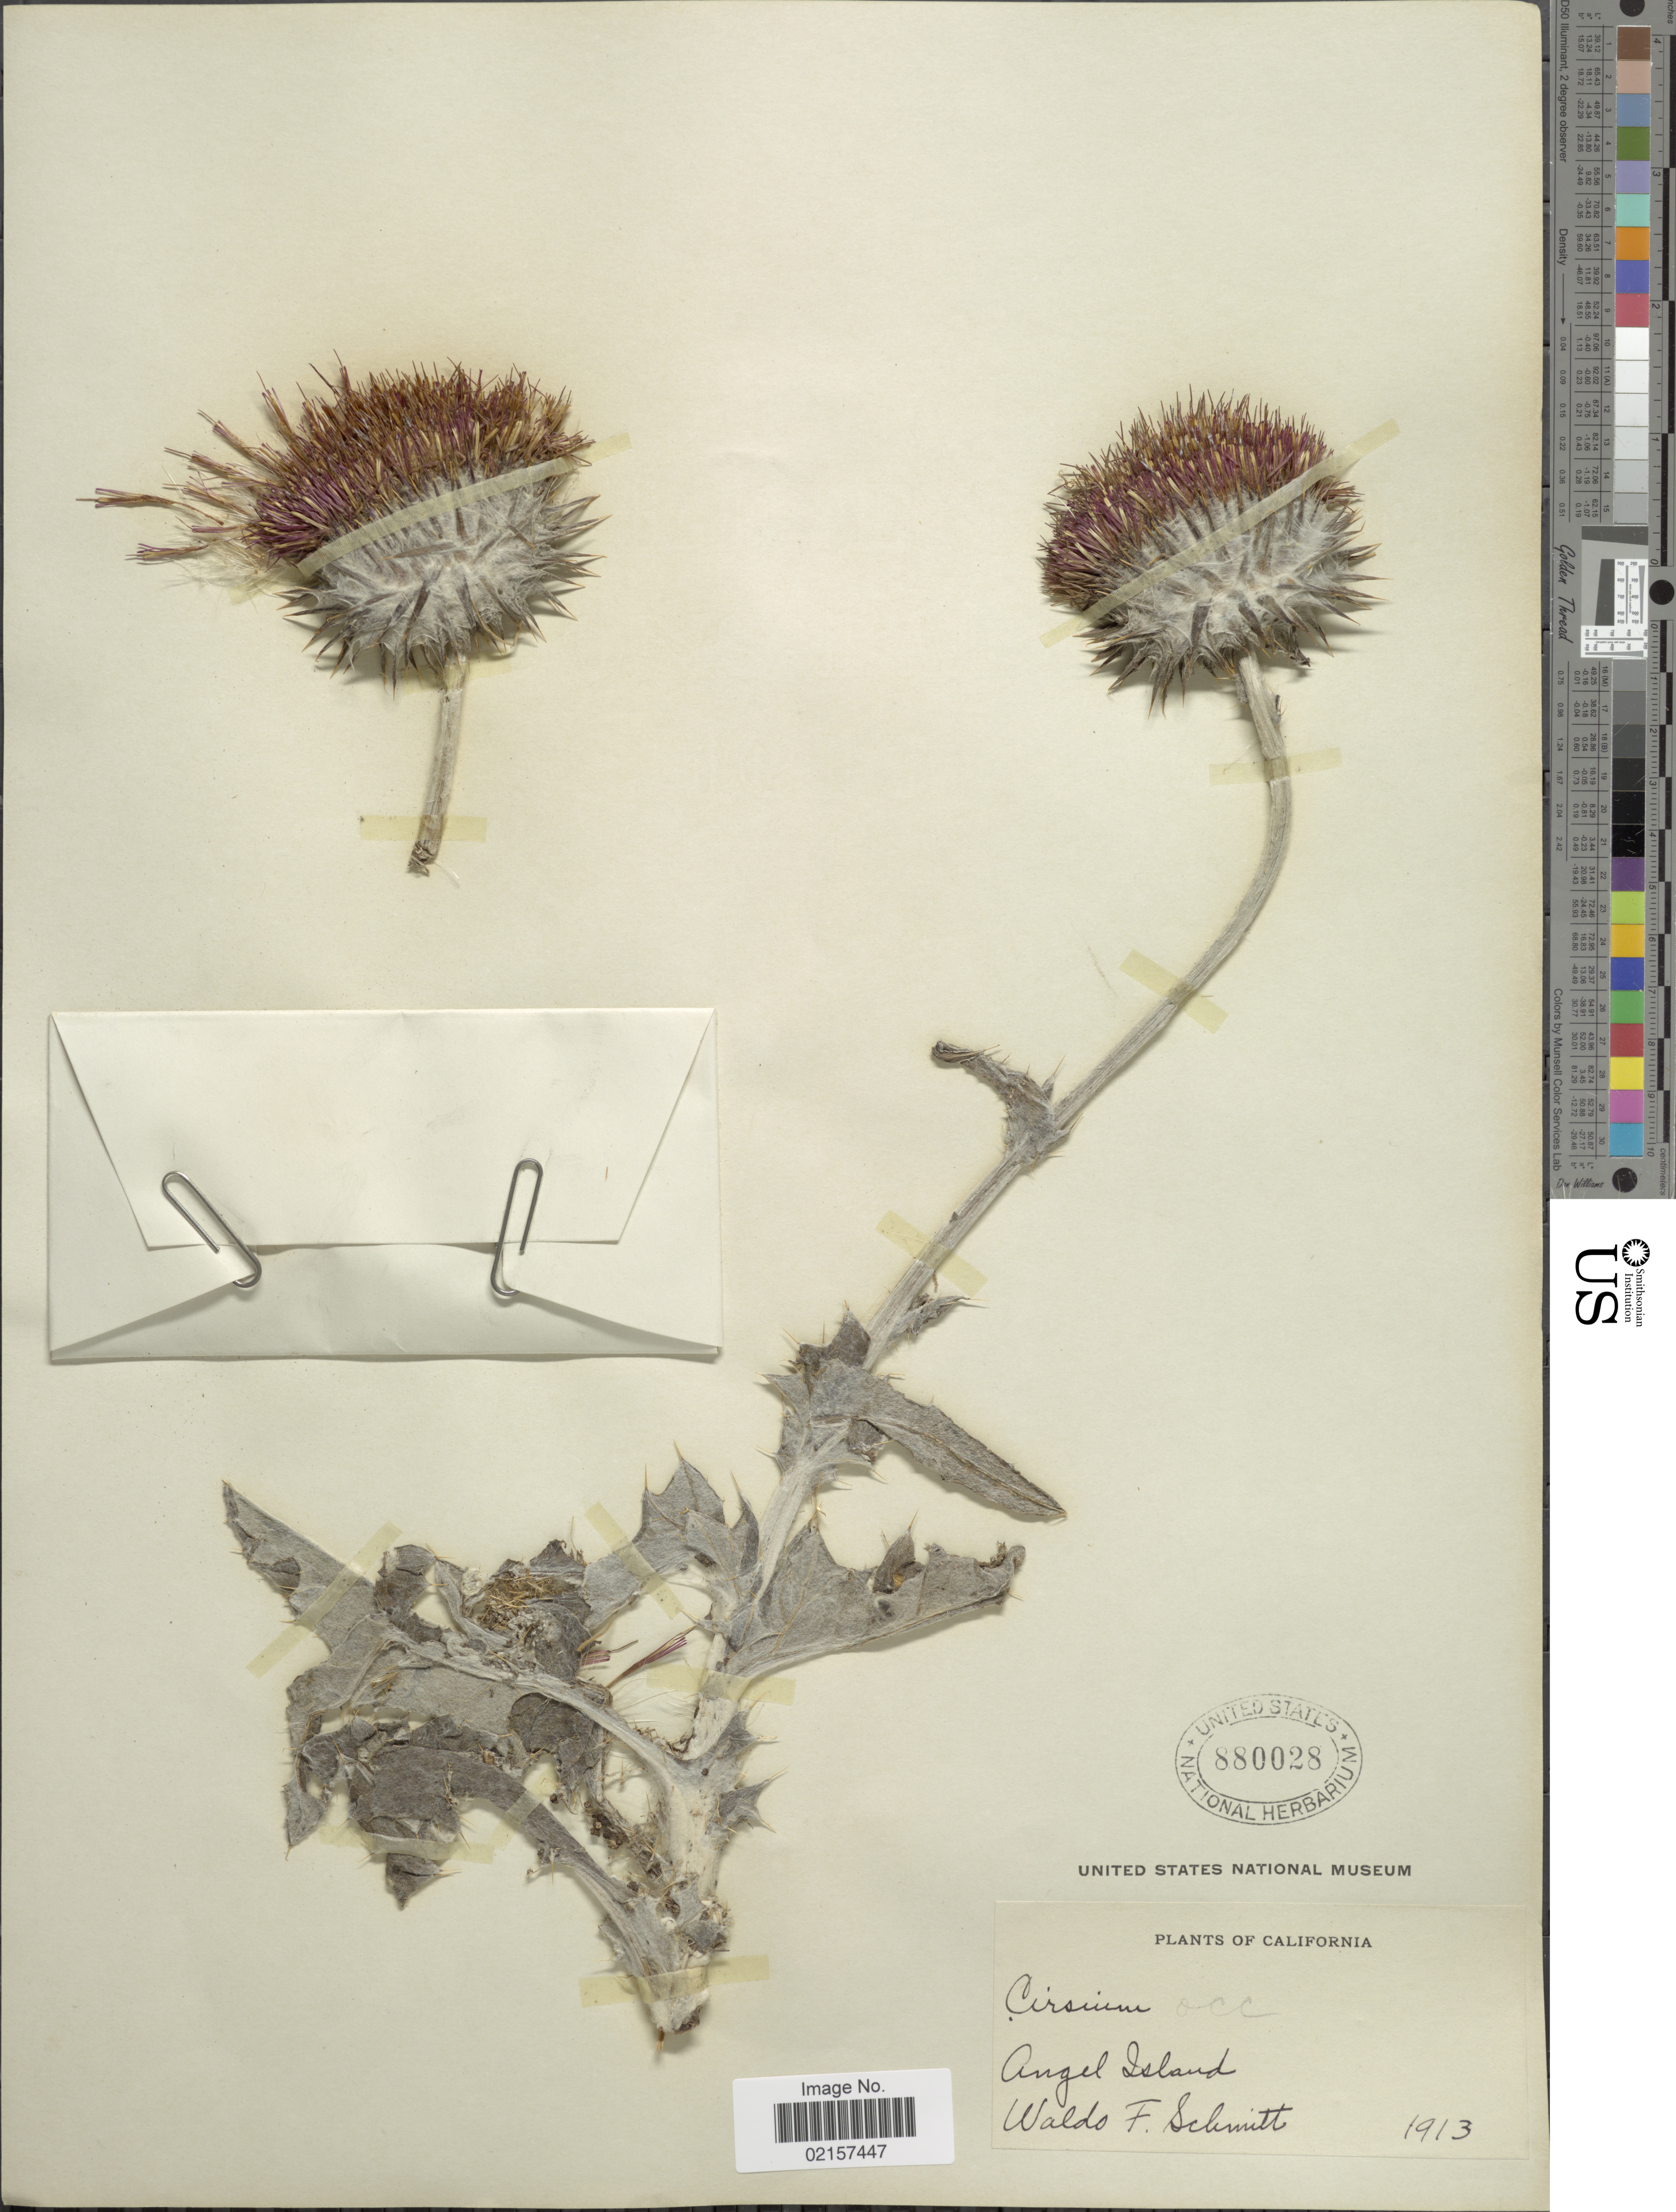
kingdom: Plantae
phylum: Tracheophyta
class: Magnoliopsida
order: Asterales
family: Asteraceae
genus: Cirsium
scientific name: Cirsium occidentale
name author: (Nutt.) Jeps.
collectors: W. F. Schmitt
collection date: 1913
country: United States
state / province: California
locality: Angel Island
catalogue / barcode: US 880028